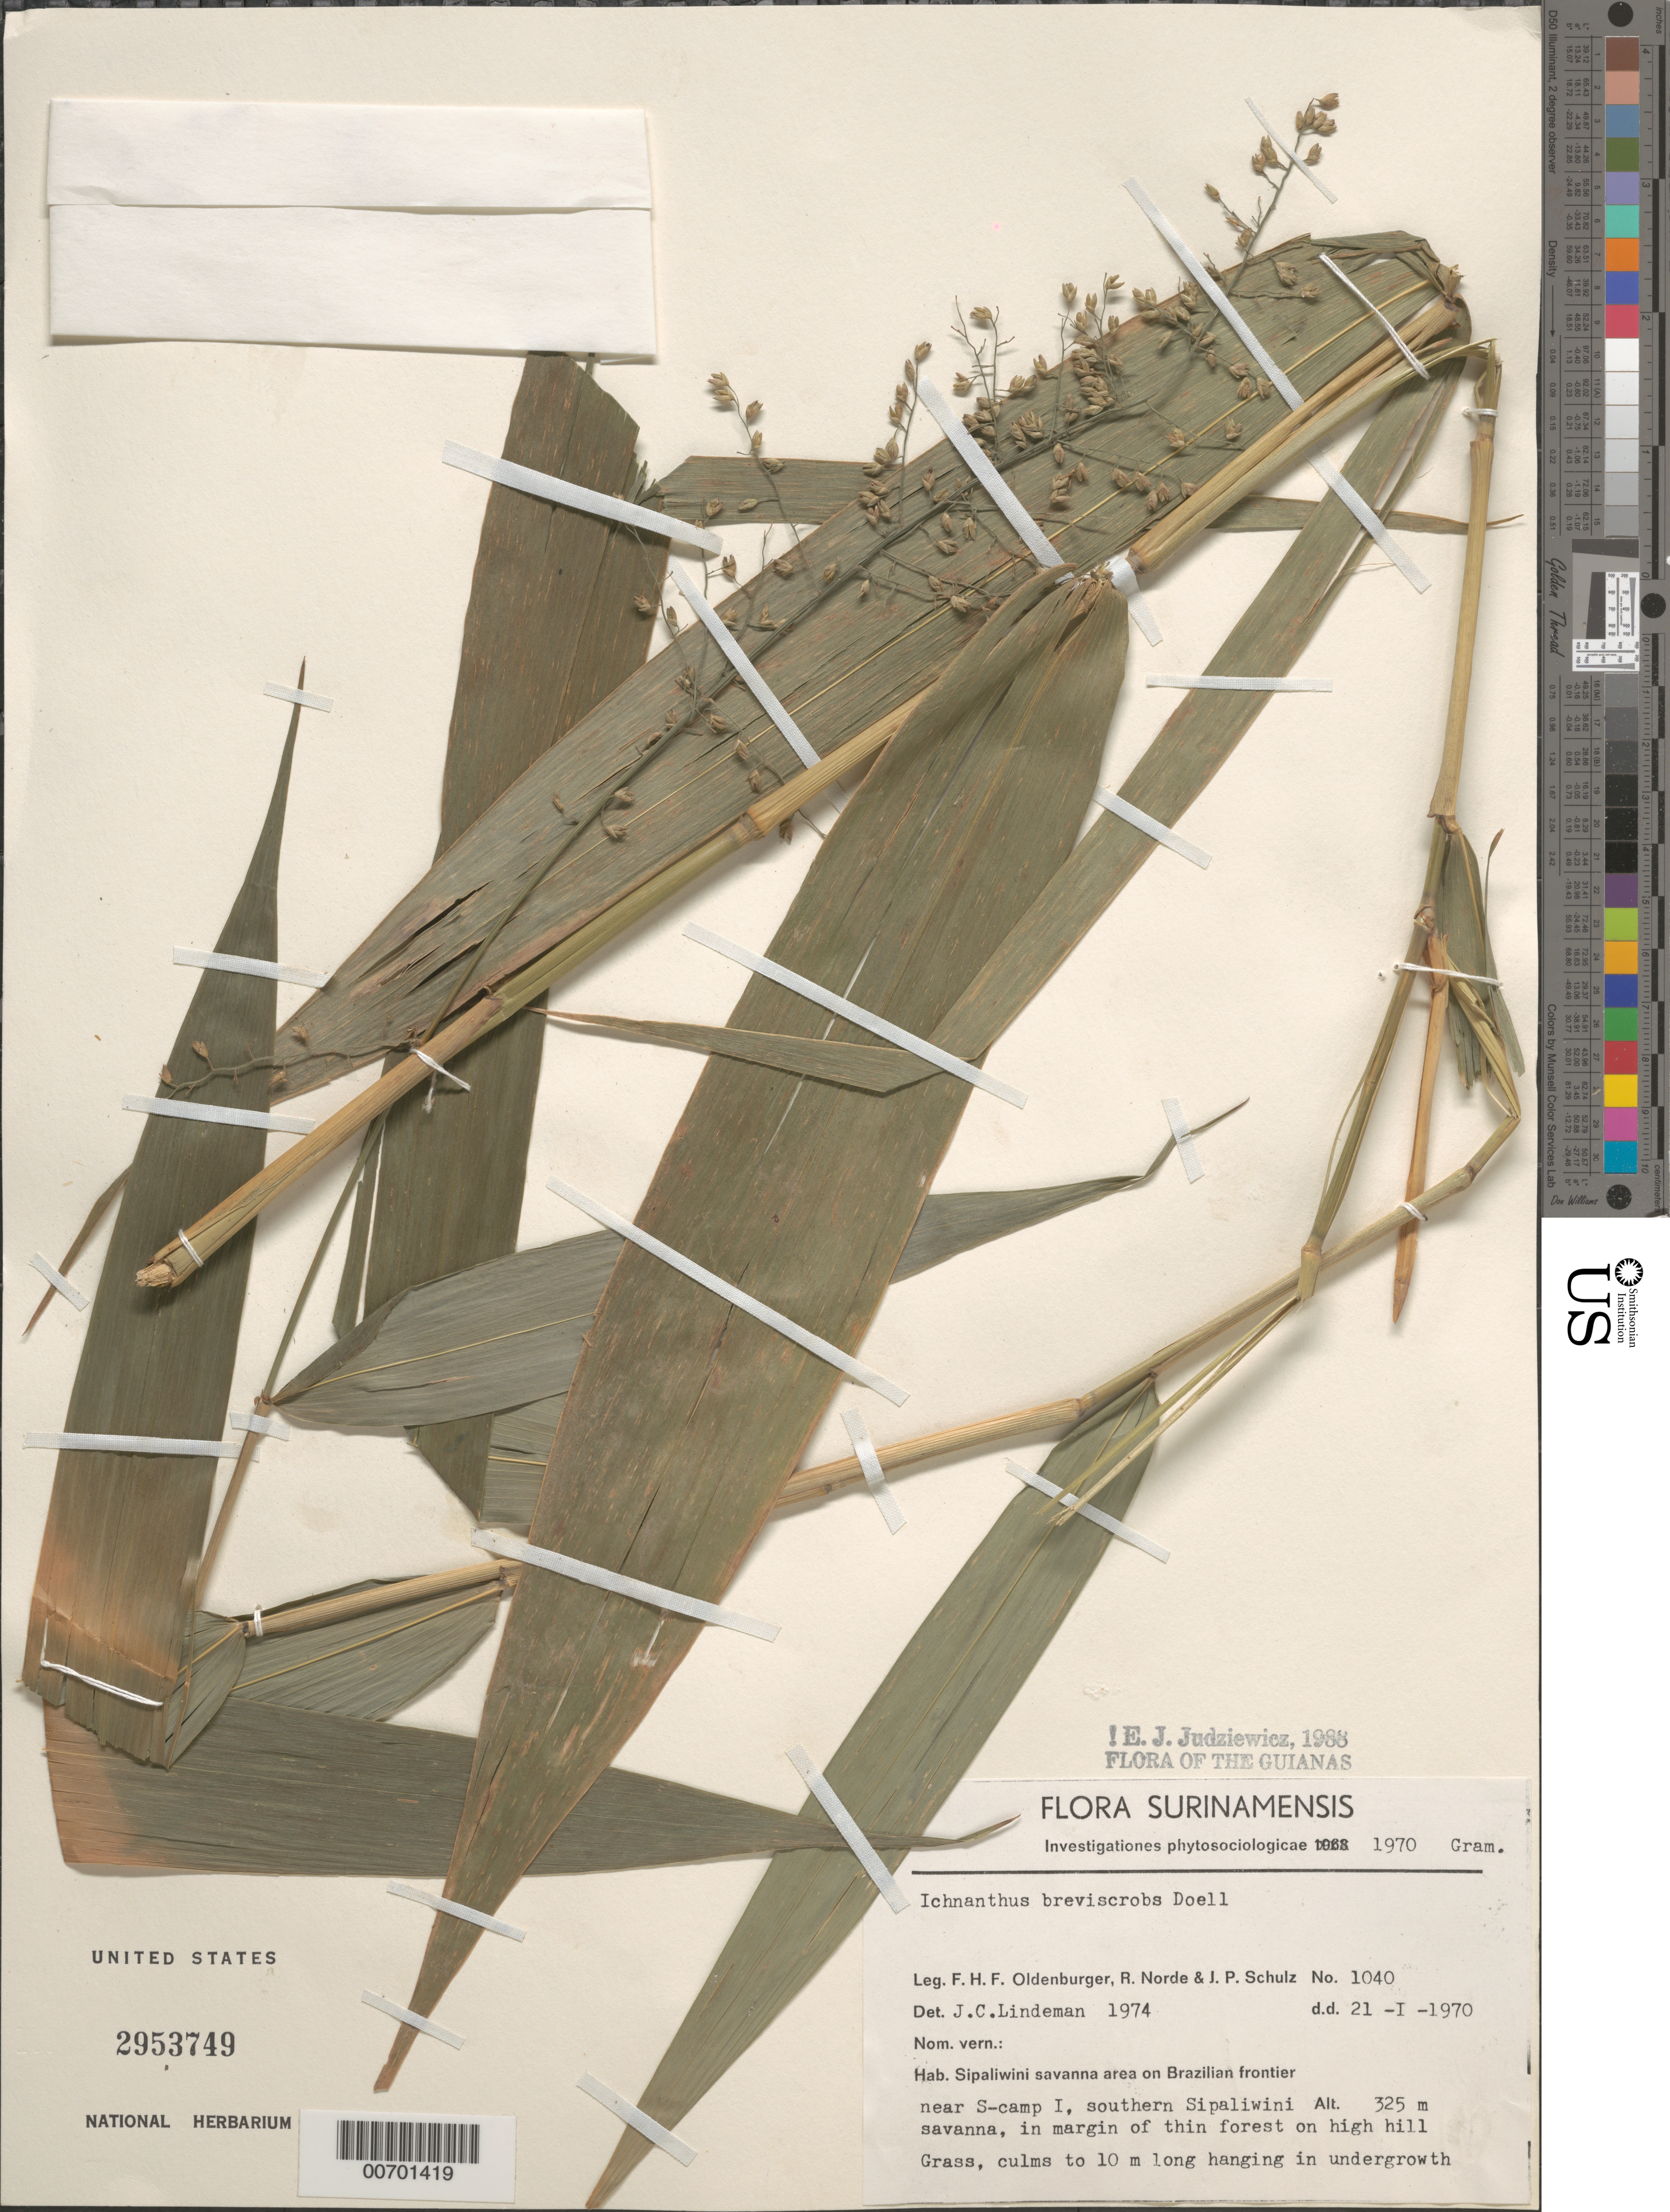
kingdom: Plantae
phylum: Tracheophyta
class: Liliopsida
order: Poales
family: Poaceae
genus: Ichnanthus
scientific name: Ichnanthus breviscrobs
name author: Döll in Mart.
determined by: Lindeman, J. C.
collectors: F. Oldenburger, R. Norde & J. P. Schulz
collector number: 1040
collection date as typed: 21-Jan-70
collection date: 1970-01-21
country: Suriname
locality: Sipaliwini Savanna, southern part, Brazilian frontier: near S-camp I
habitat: Savanna, in margin of thin forest on high hill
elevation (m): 325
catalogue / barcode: US 2953749